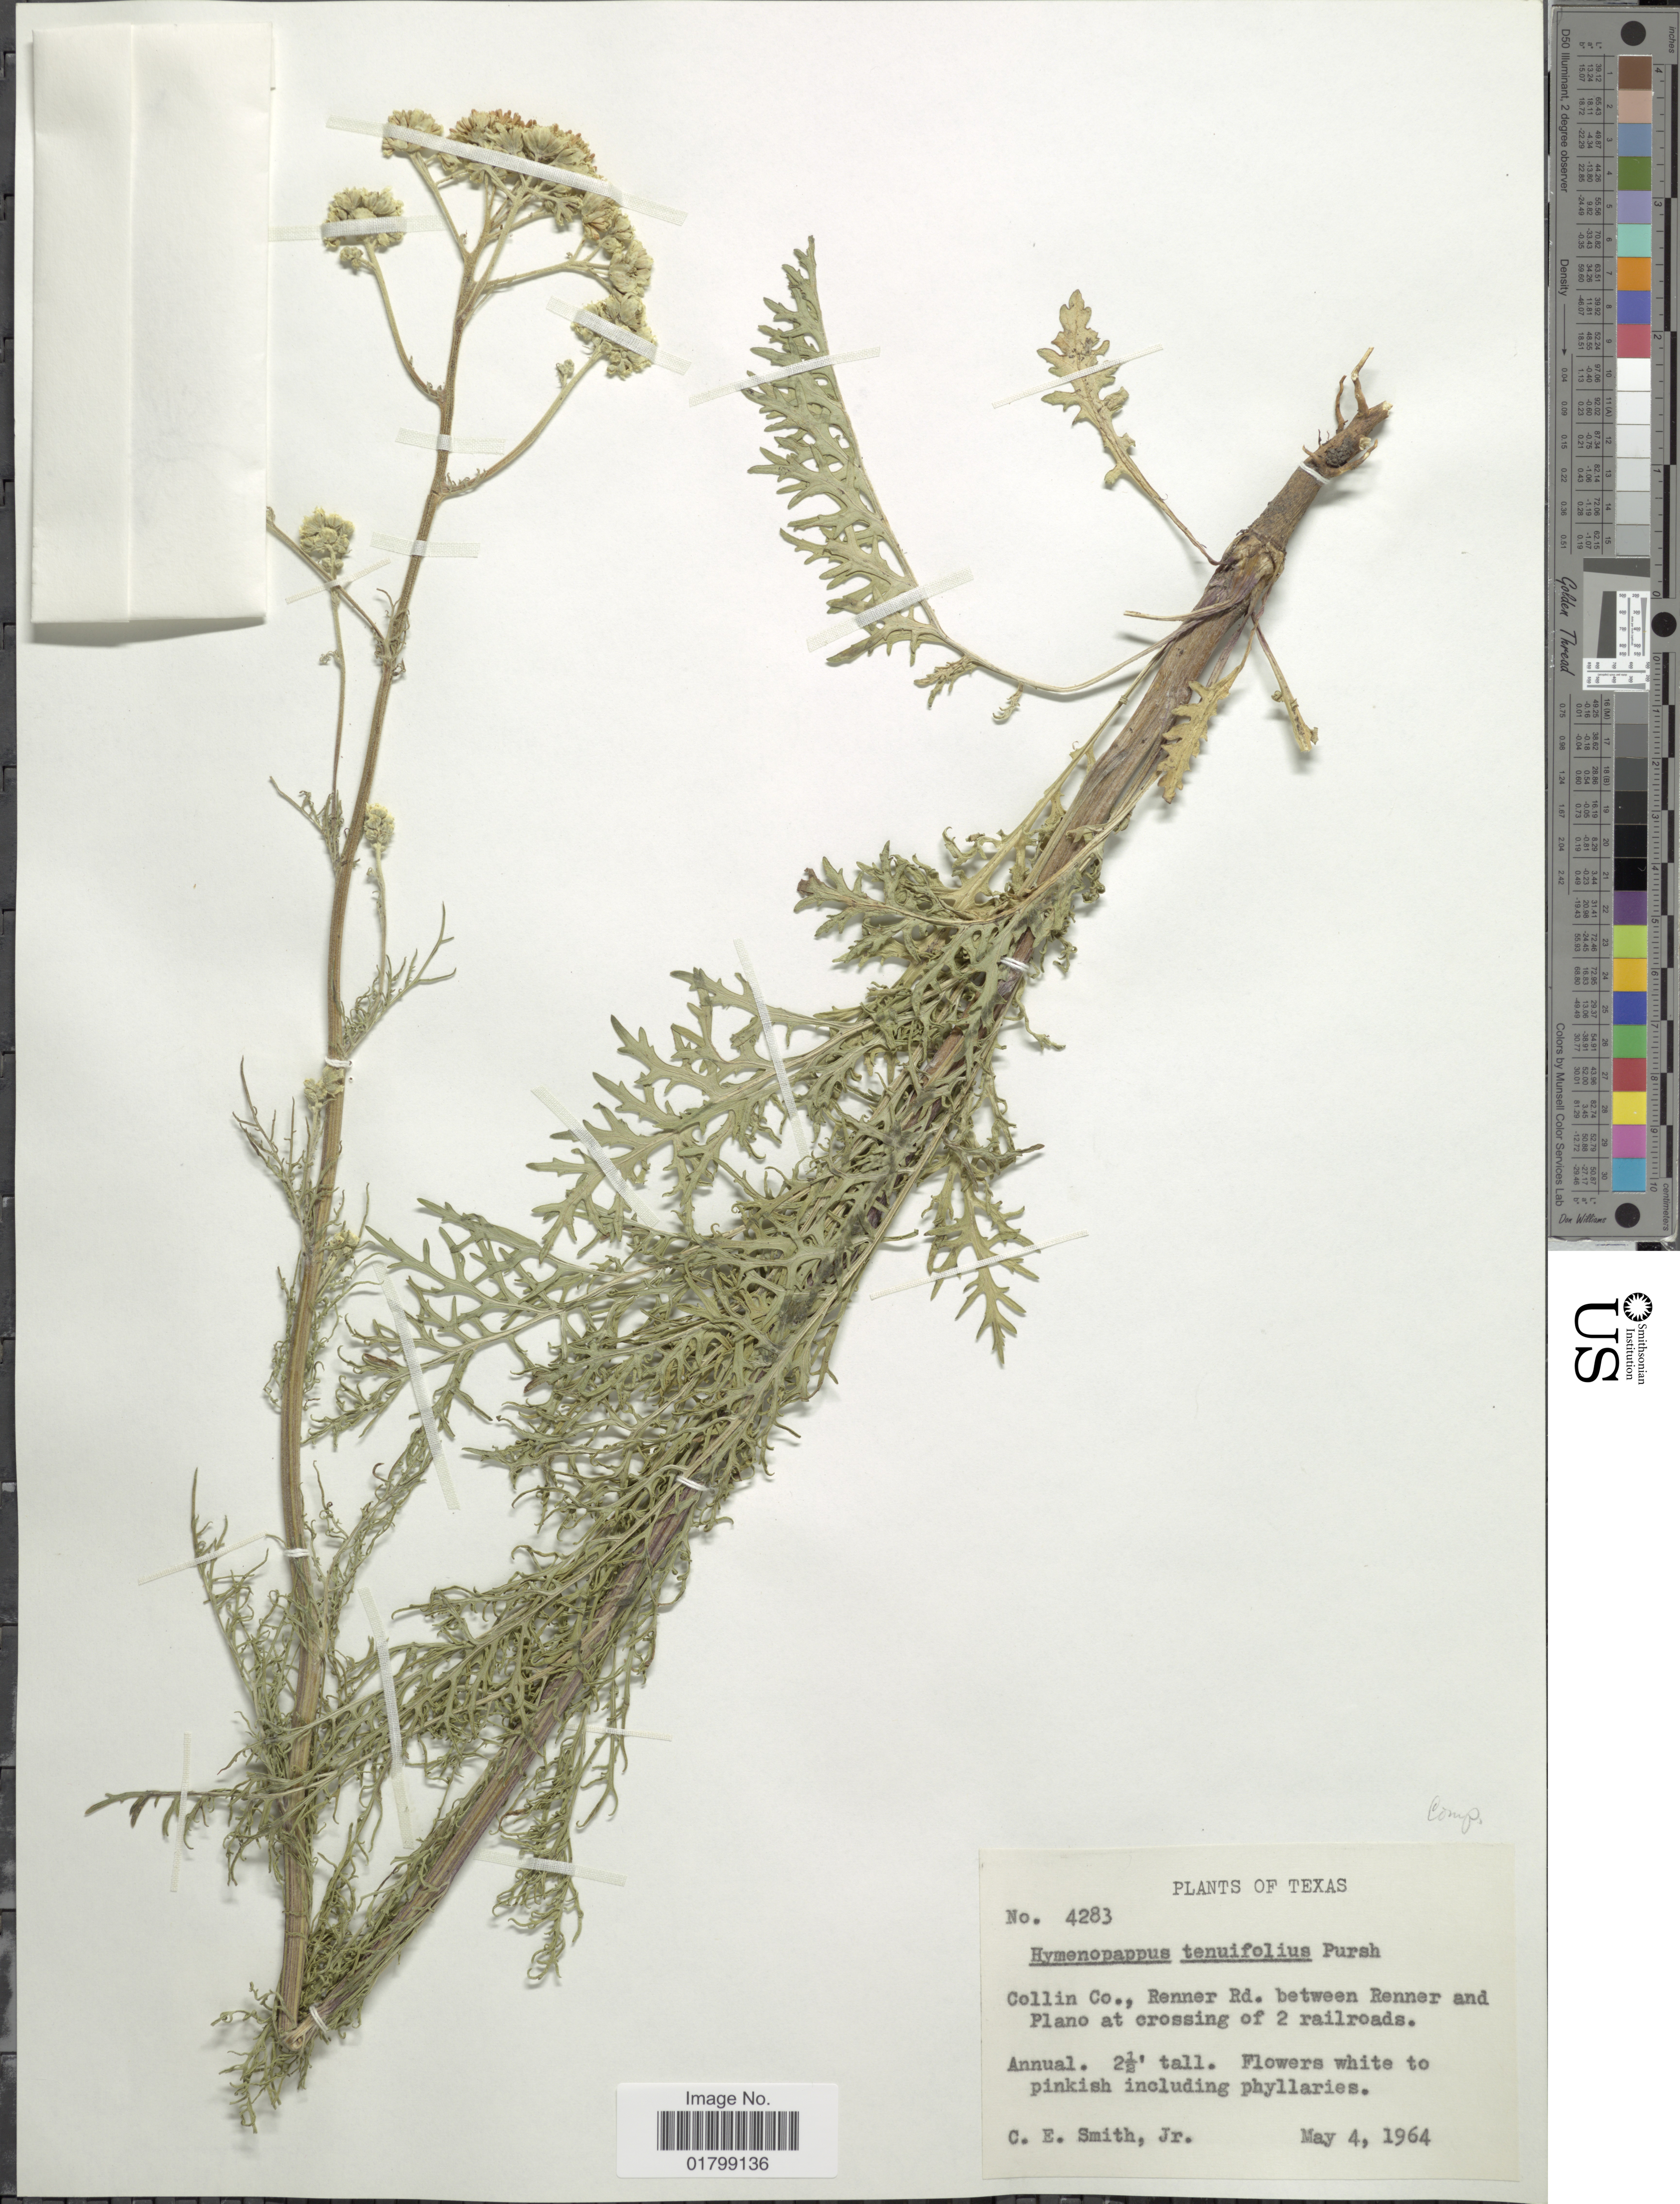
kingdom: Plantae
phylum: Tracheophyta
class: Magnoliopsida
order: Asterales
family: Asteraceae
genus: Hymenopappus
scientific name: Hymenopappus tenuifolius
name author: Pursh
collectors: C. E. Smith Jr.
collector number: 4283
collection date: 1964-05-04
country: United States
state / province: Texas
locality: Collin Co. Renner Rd. between Renner and Plano at crossing of 2 railroads